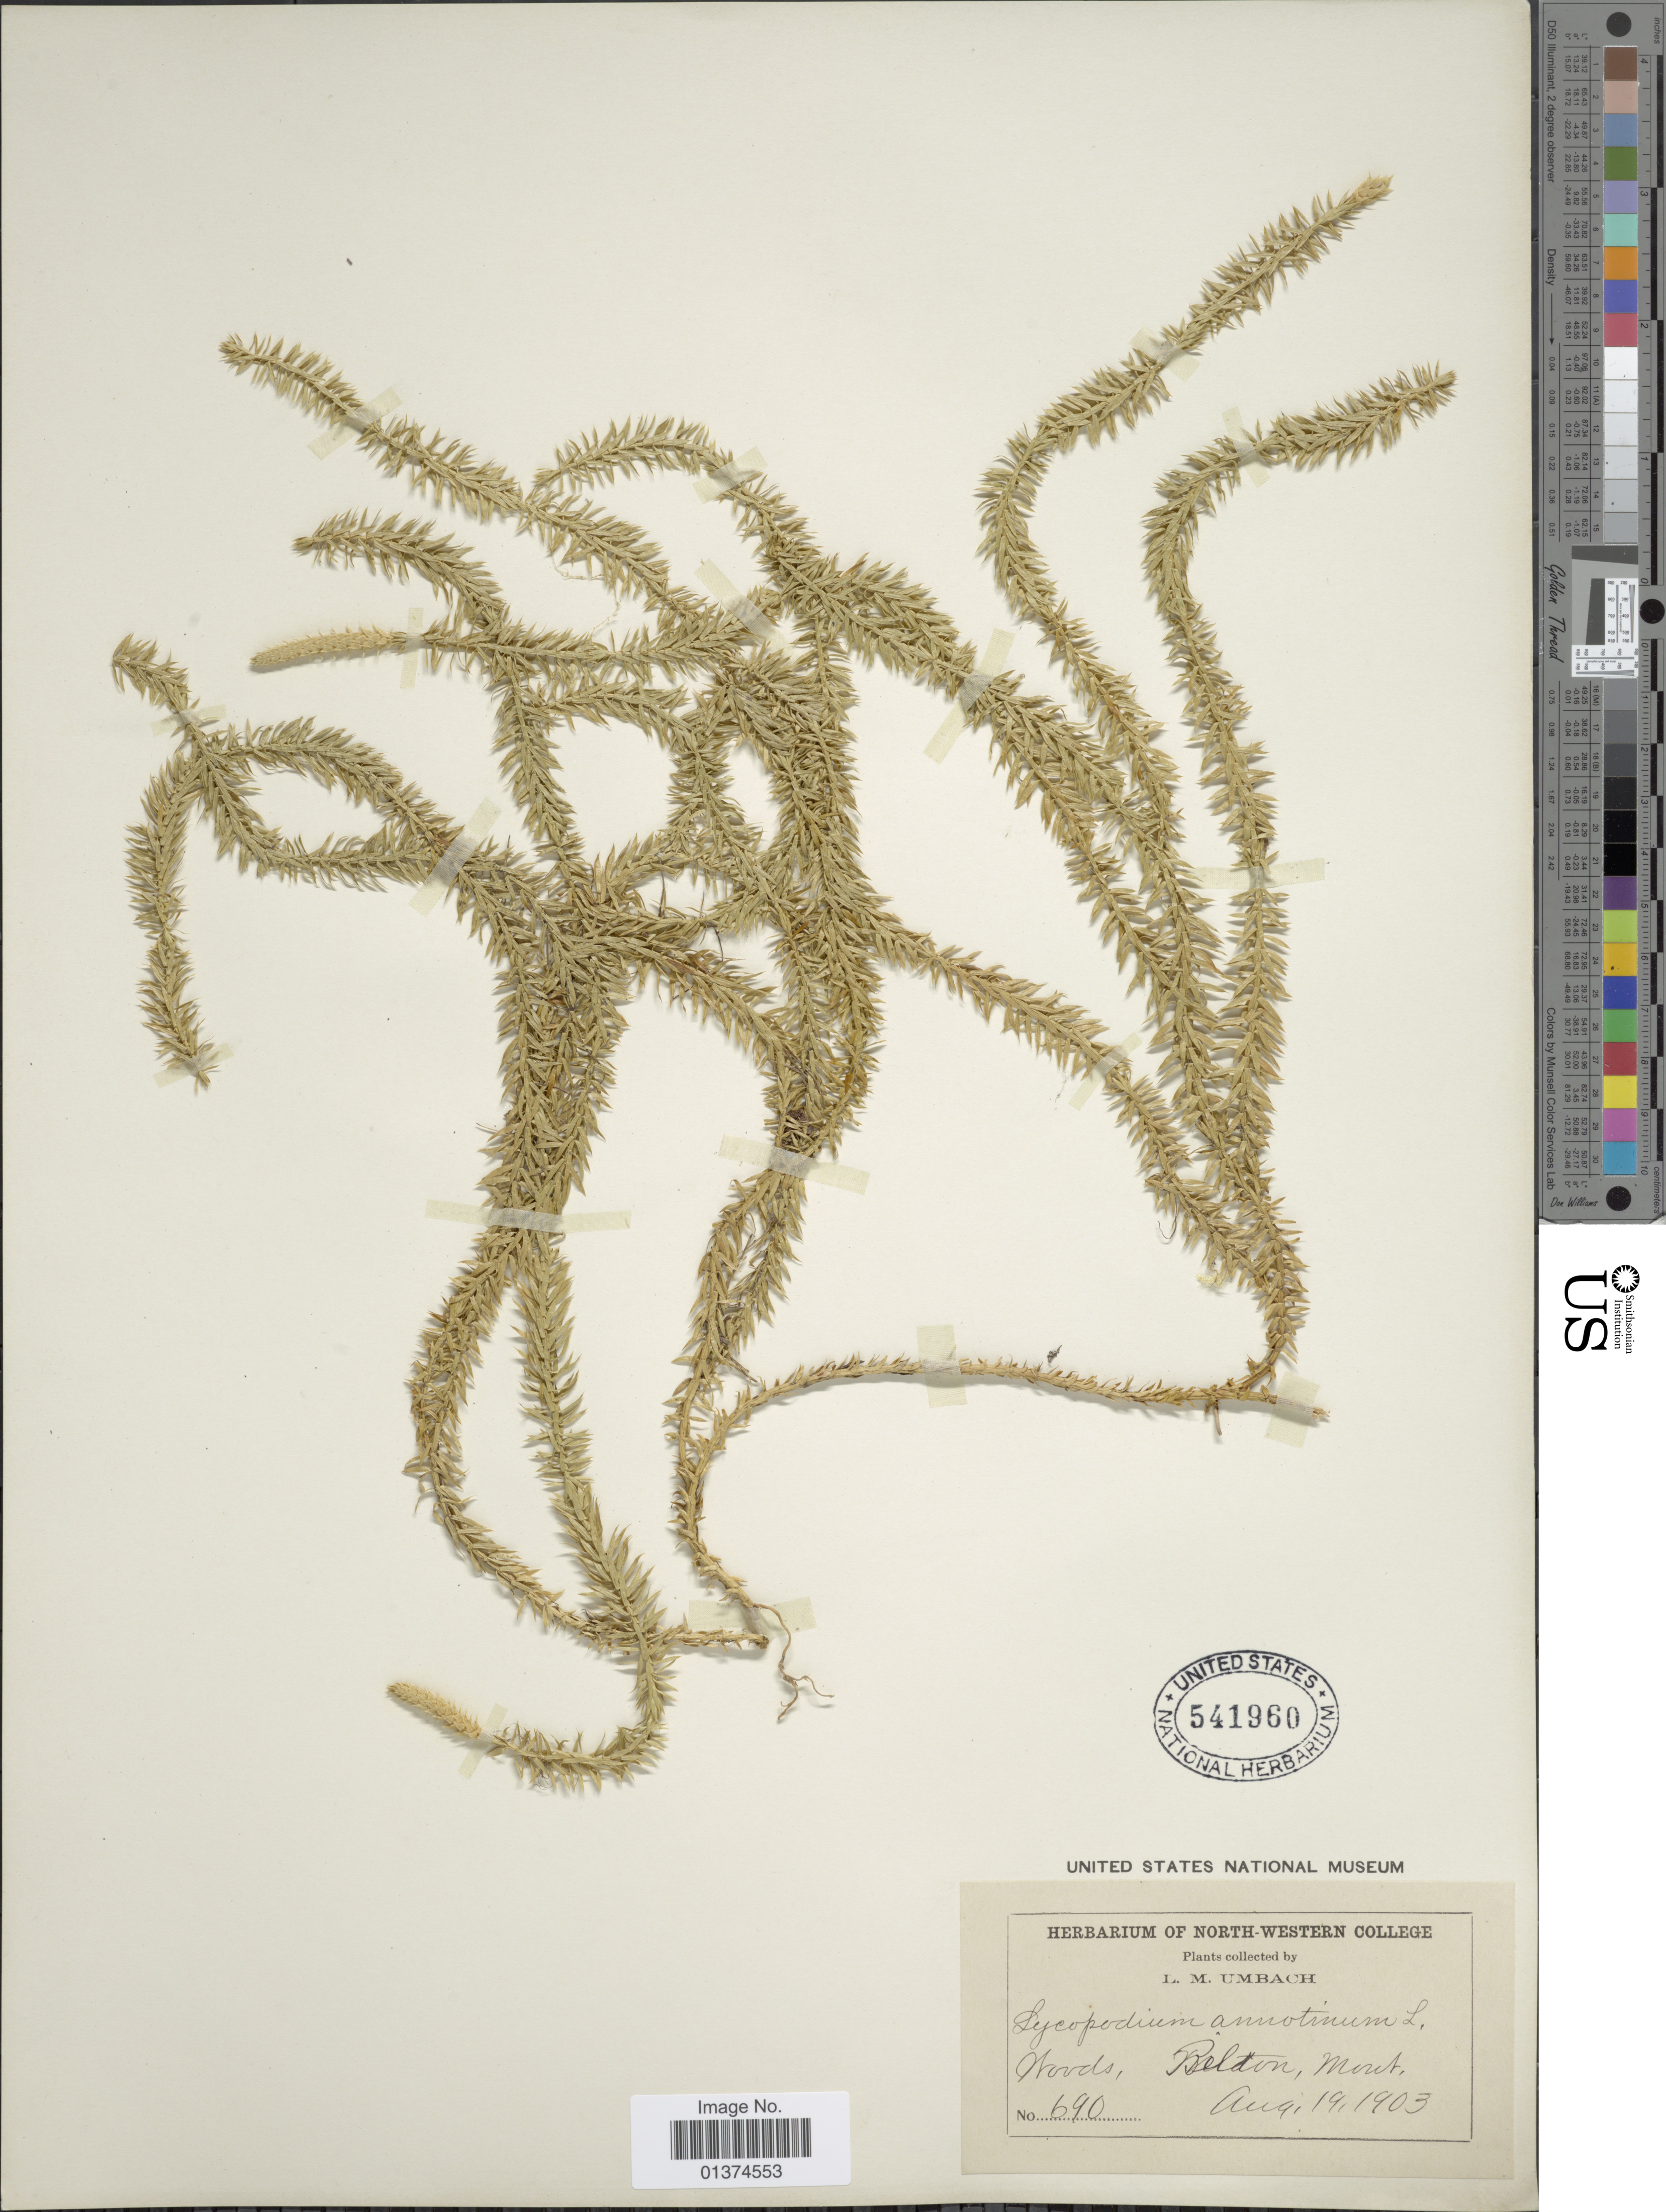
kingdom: Plantae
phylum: Tracheophyta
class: Lycopodiopsida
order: Lycopodiales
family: Lycopodiaceae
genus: Spinulum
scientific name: Spinulum annotinum subsp. annotinum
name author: (L.) A. Haines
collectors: L. M. Umbach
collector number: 690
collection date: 1903-08-19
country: United States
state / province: Montana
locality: Woods, Belton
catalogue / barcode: US 541960